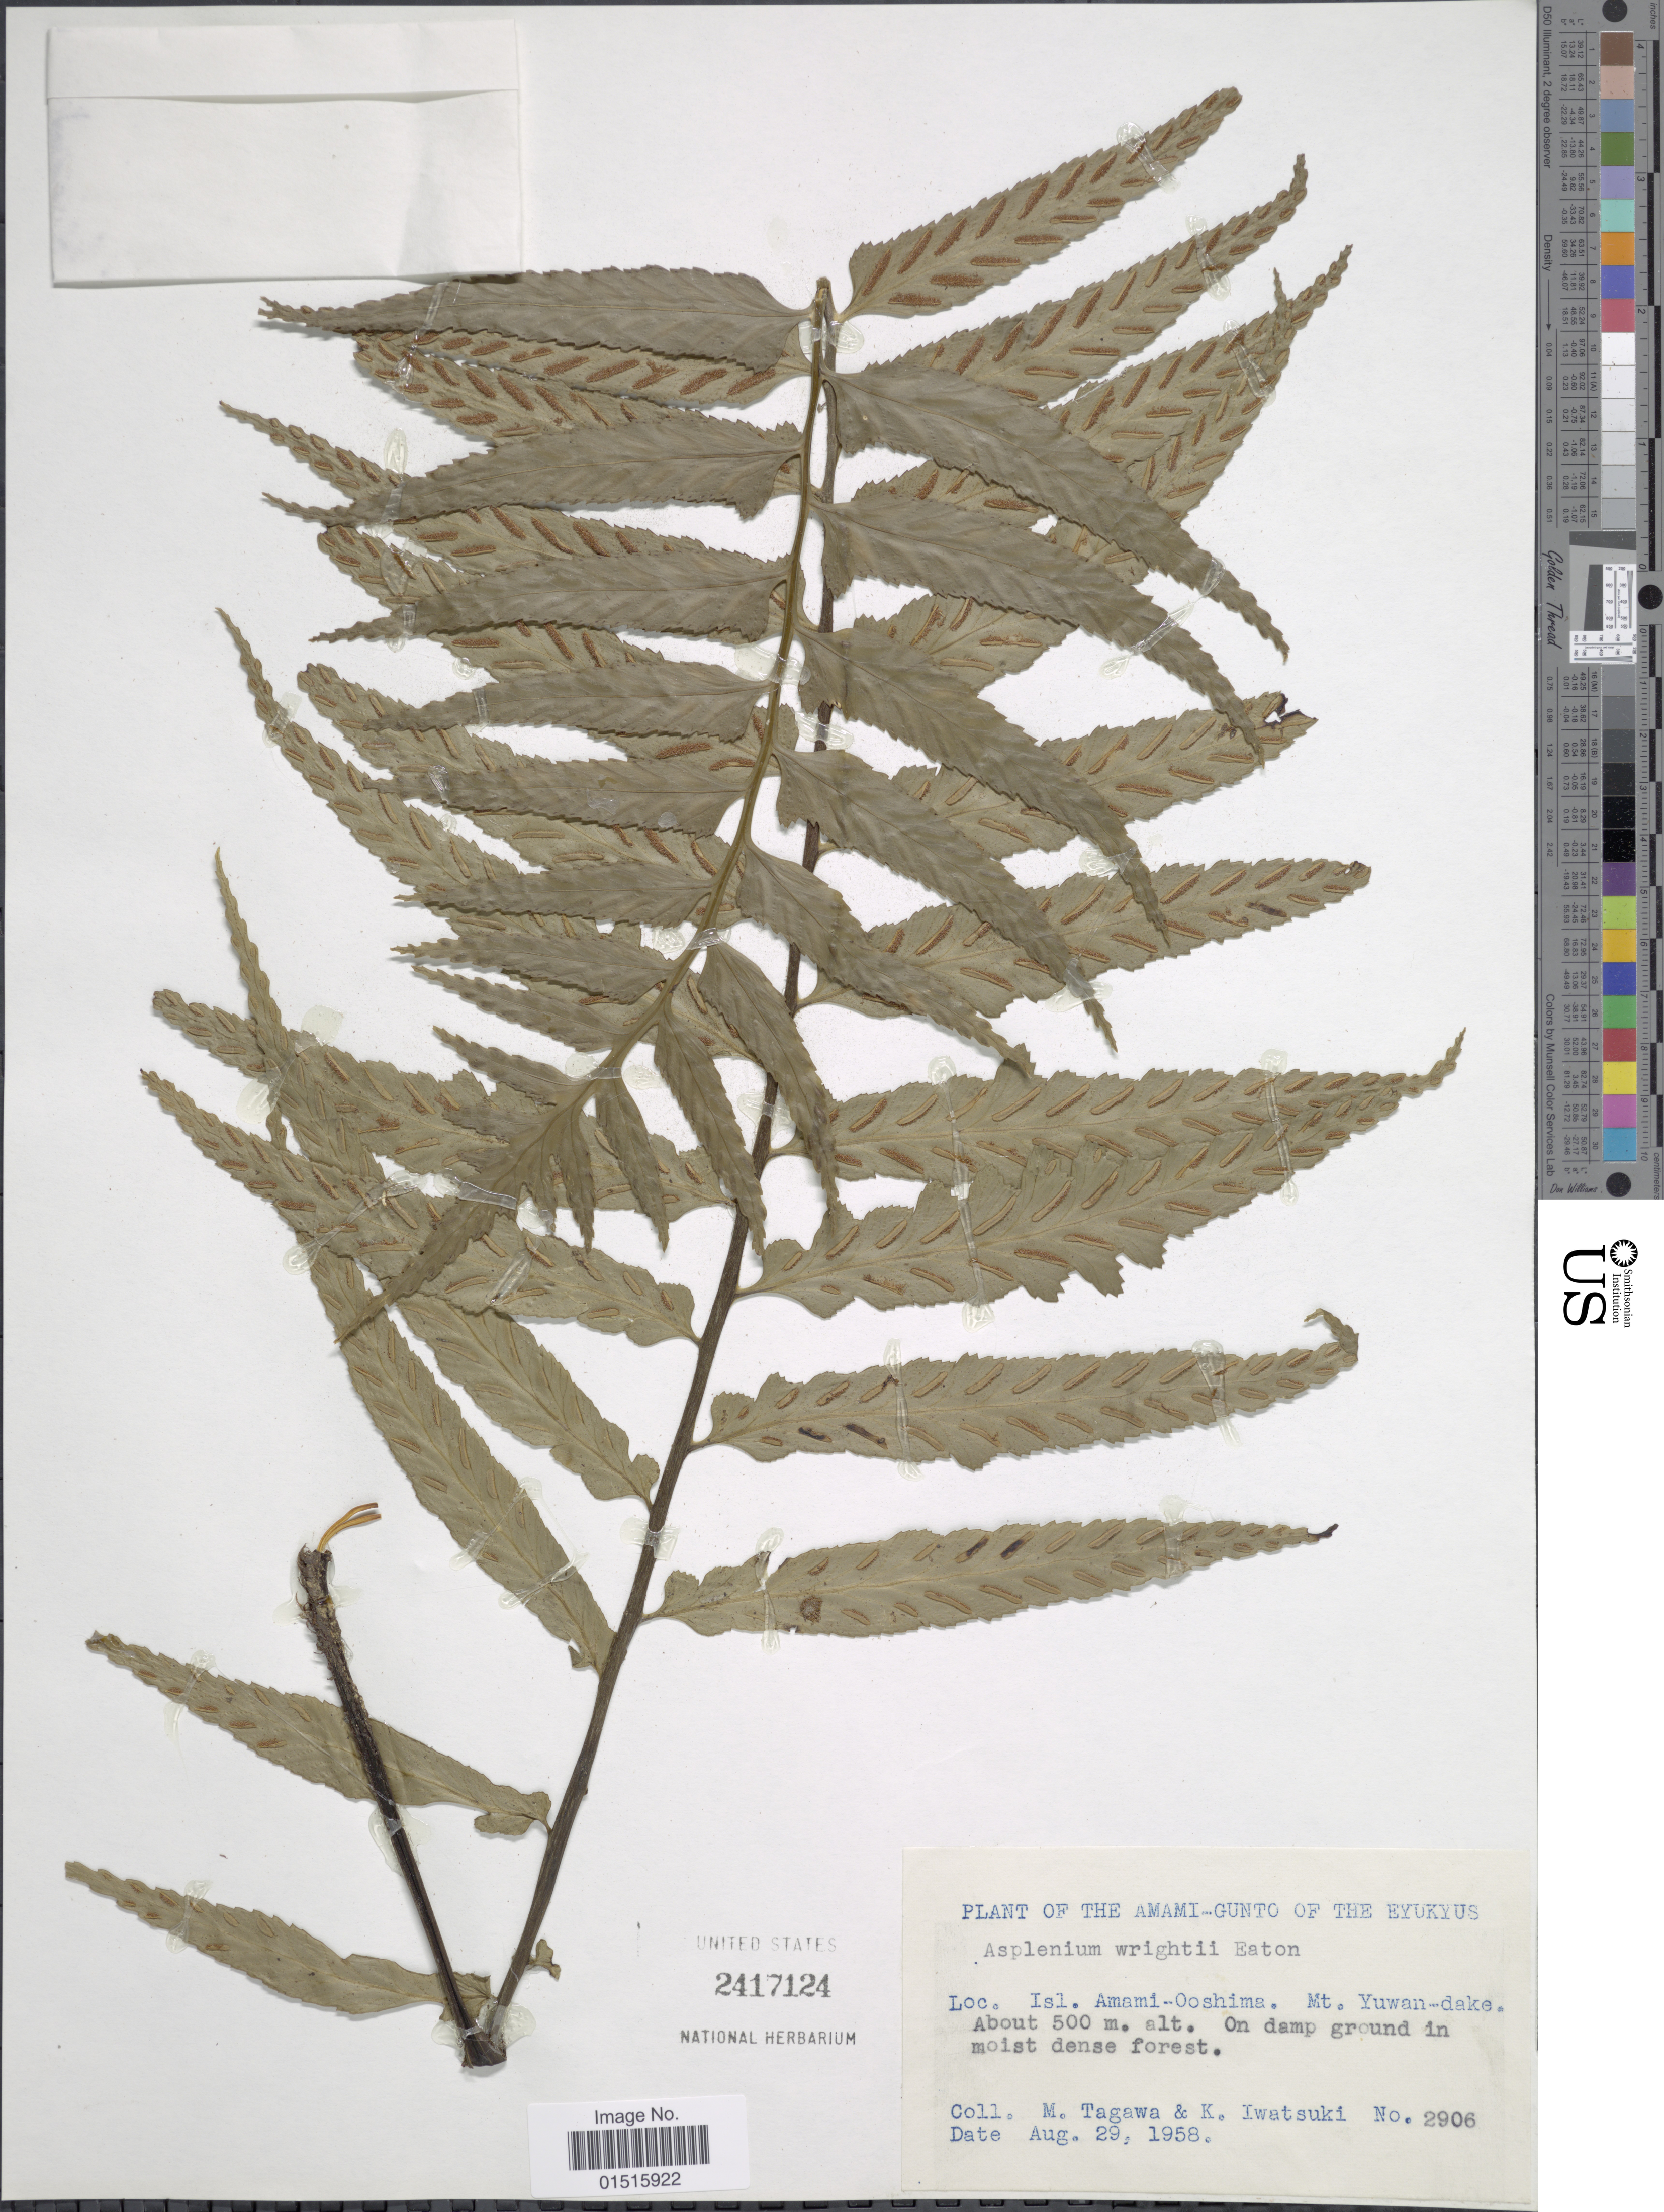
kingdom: Plantae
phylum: Tracheophyta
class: Polypodiopsida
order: Polypodiales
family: Aspleniaceae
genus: Asplenium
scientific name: Asplenium wrightii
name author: D.C. Eaton ex Hook.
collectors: M. Tagawa & K. Iwatsuki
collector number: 2906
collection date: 1958-08-29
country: Japan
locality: Plant of the Amami- gunto of the Eyukyus. Isl. Amami- Ooshima. Mt. Yuwan-dake.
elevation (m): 500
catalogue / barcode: US 2417124